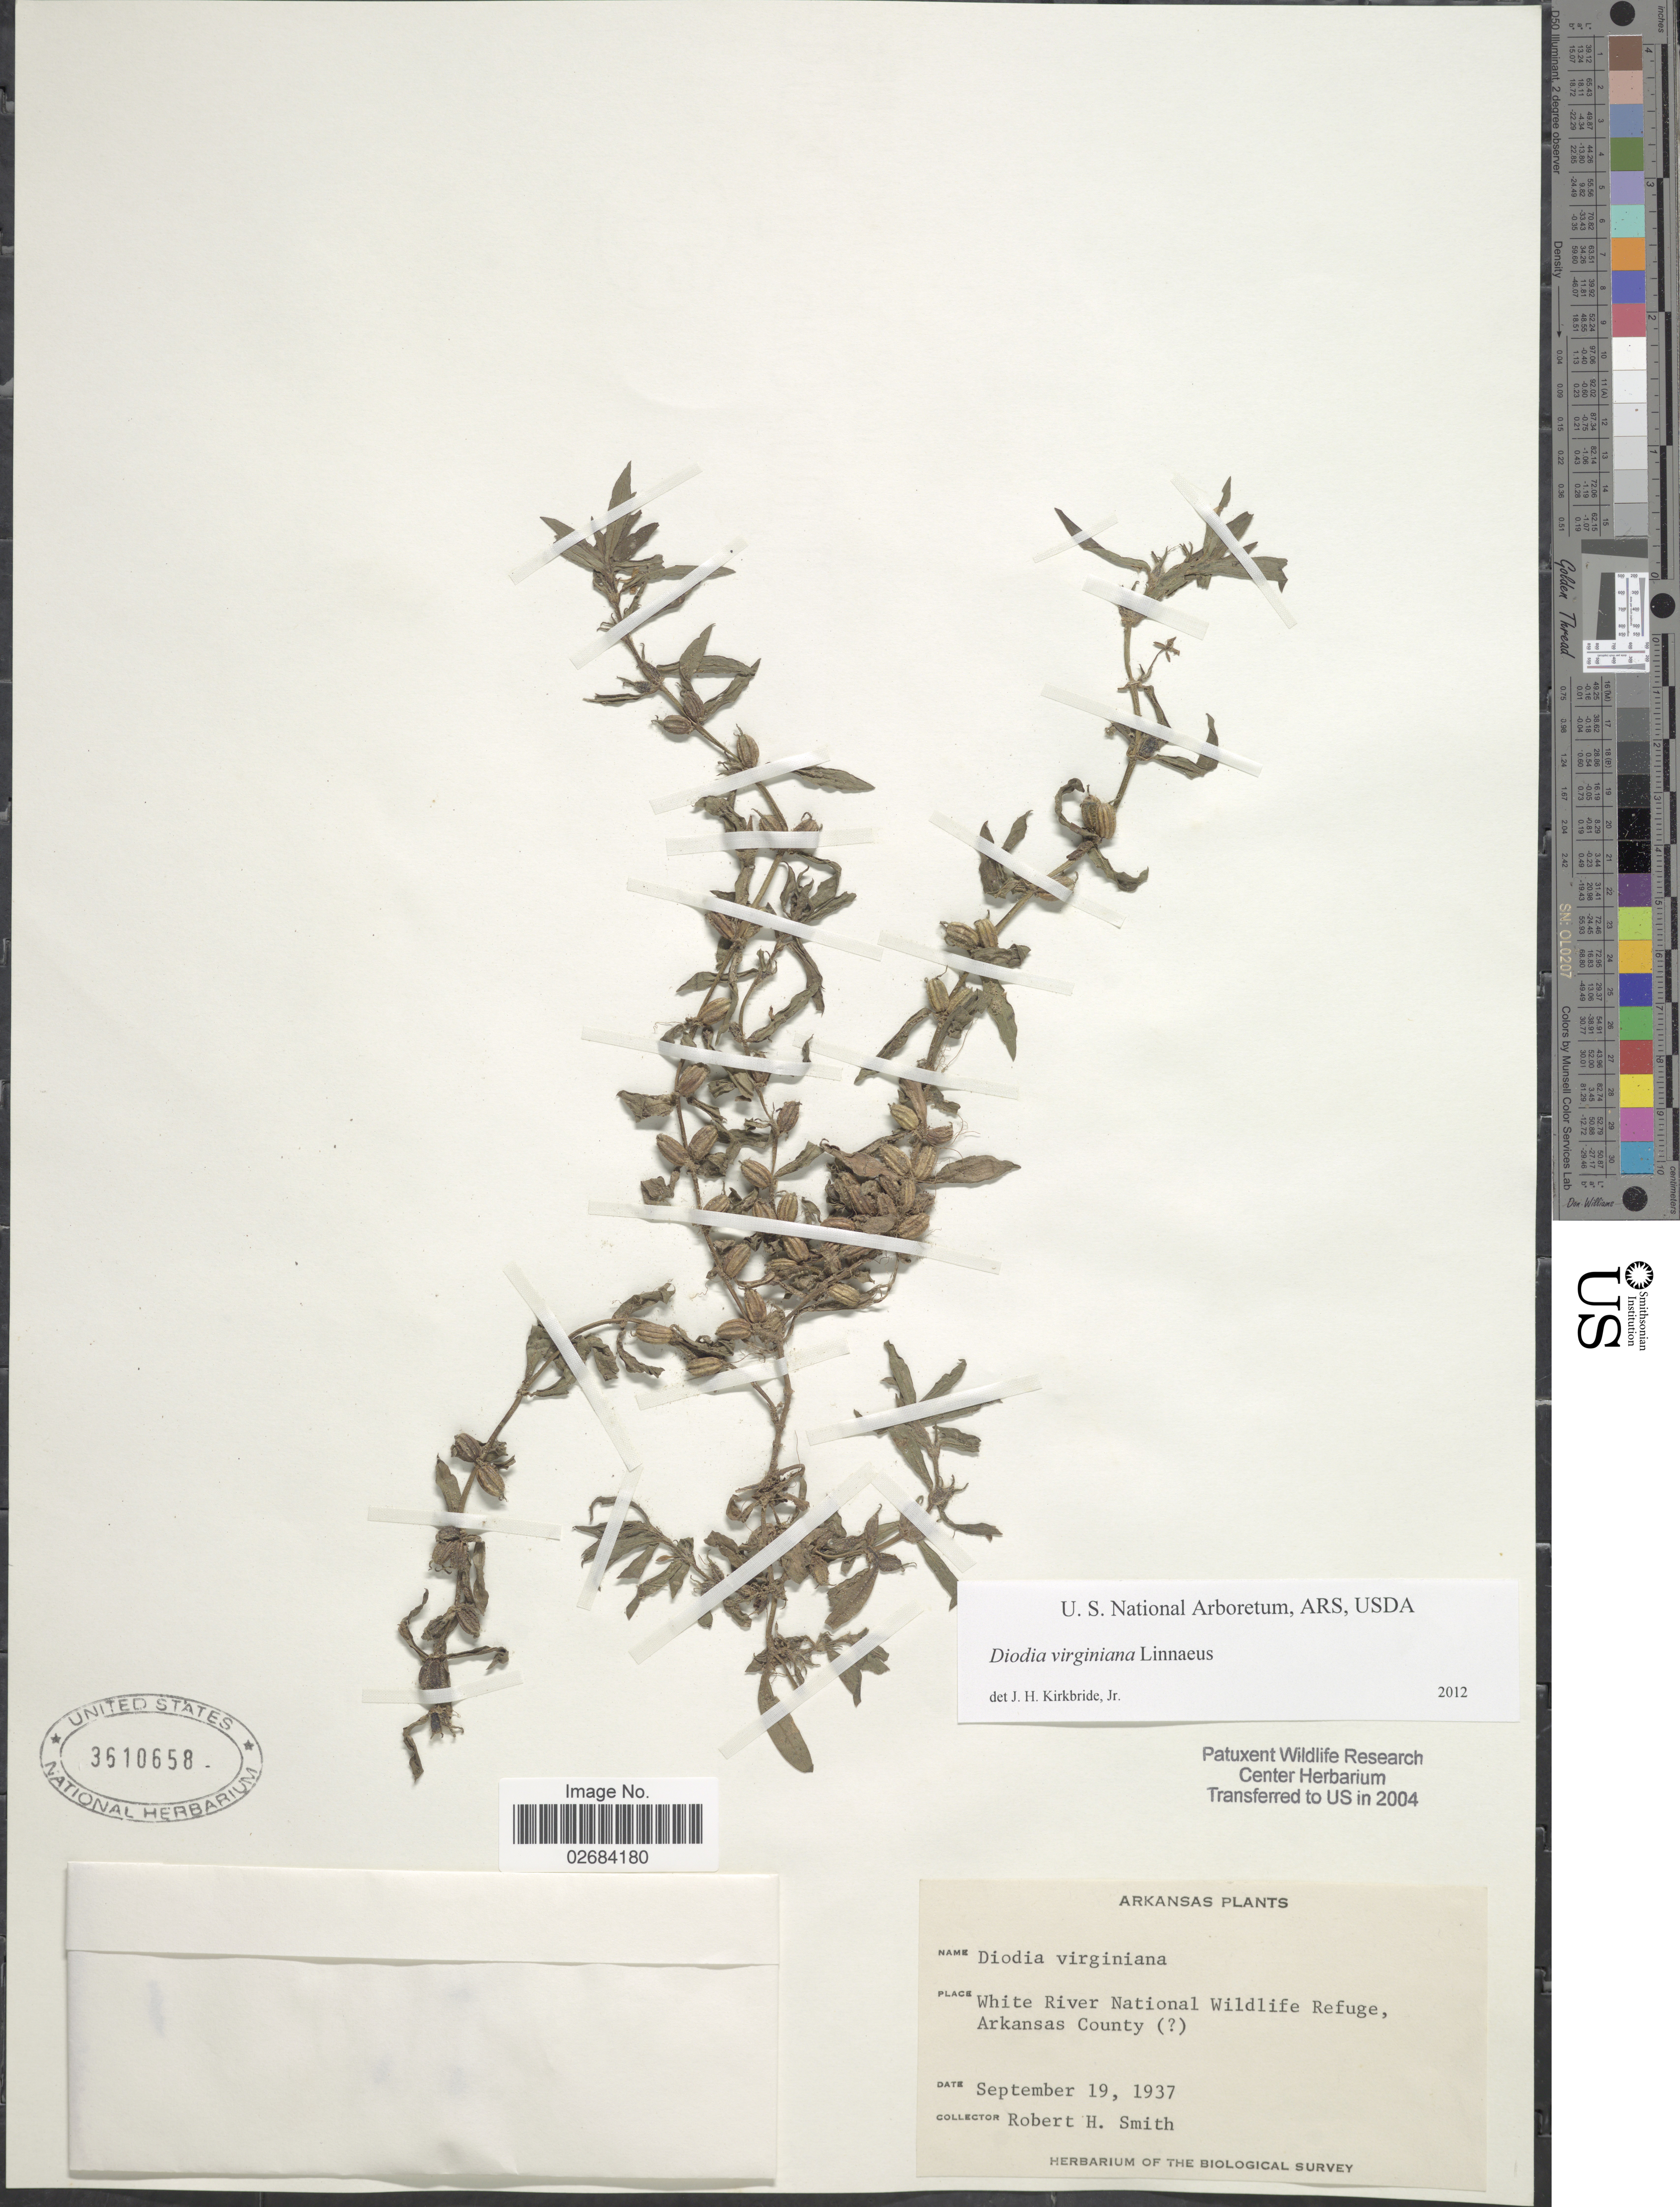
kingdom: Plantae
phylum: Tracheophyta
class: Magnoliopsida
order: Gentianales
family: Rubiaceae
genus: Diodia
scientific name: Diodia virginiana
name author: L.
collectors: R. H. Smith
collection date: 1937-09-19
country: United States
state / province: Arkansas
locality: White River National Wildlife Refuge, Arkansas County ( [unsure placement])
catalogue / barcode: US 3610658